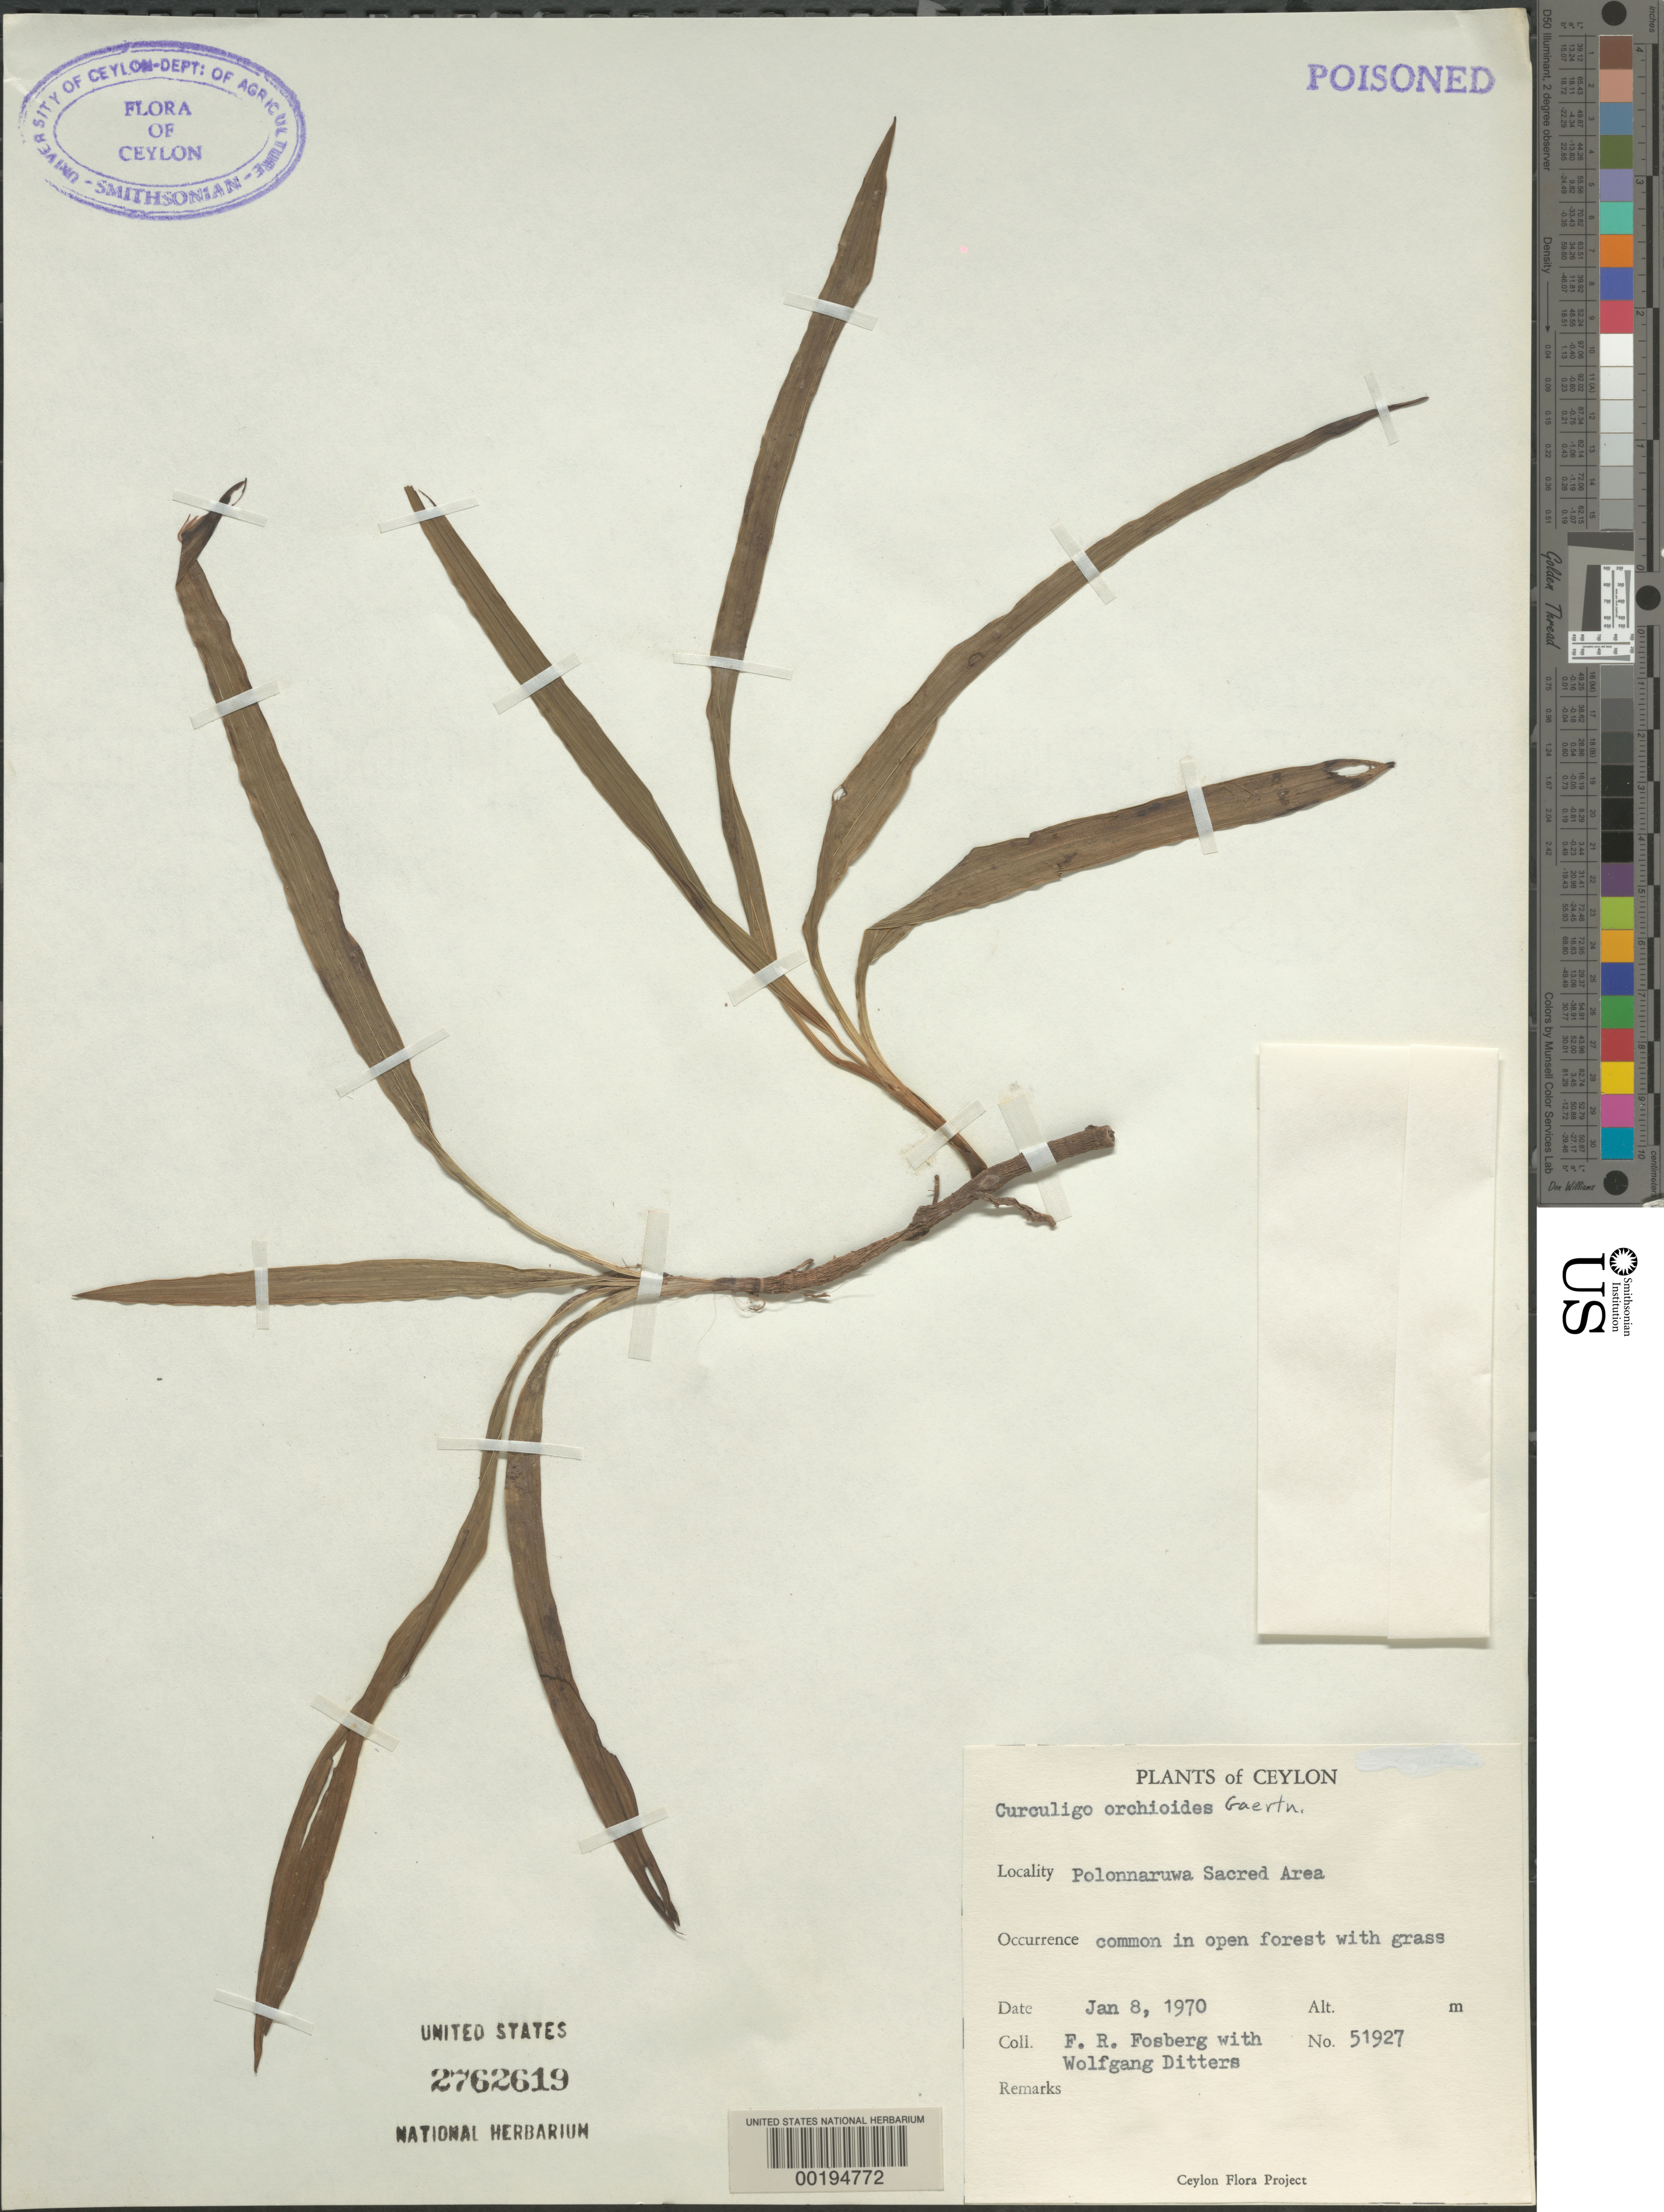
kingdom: Plantae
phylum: Tracheophyta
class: Liliopsida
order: Asparagales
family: Hypoxidaceae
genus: Curculigo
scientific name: Curculigo orchioides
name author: Gaertn.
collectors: F. R. Fosberg & W. Ditters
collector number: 51927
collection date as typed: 08 Jan 1970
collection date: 1970-01-08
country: Sri Lanka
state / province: North Central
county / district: Polonnaruwa Dist.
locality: Polonnaruwa sacred area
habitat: Common in open forest with grass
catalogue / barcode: US 2762619